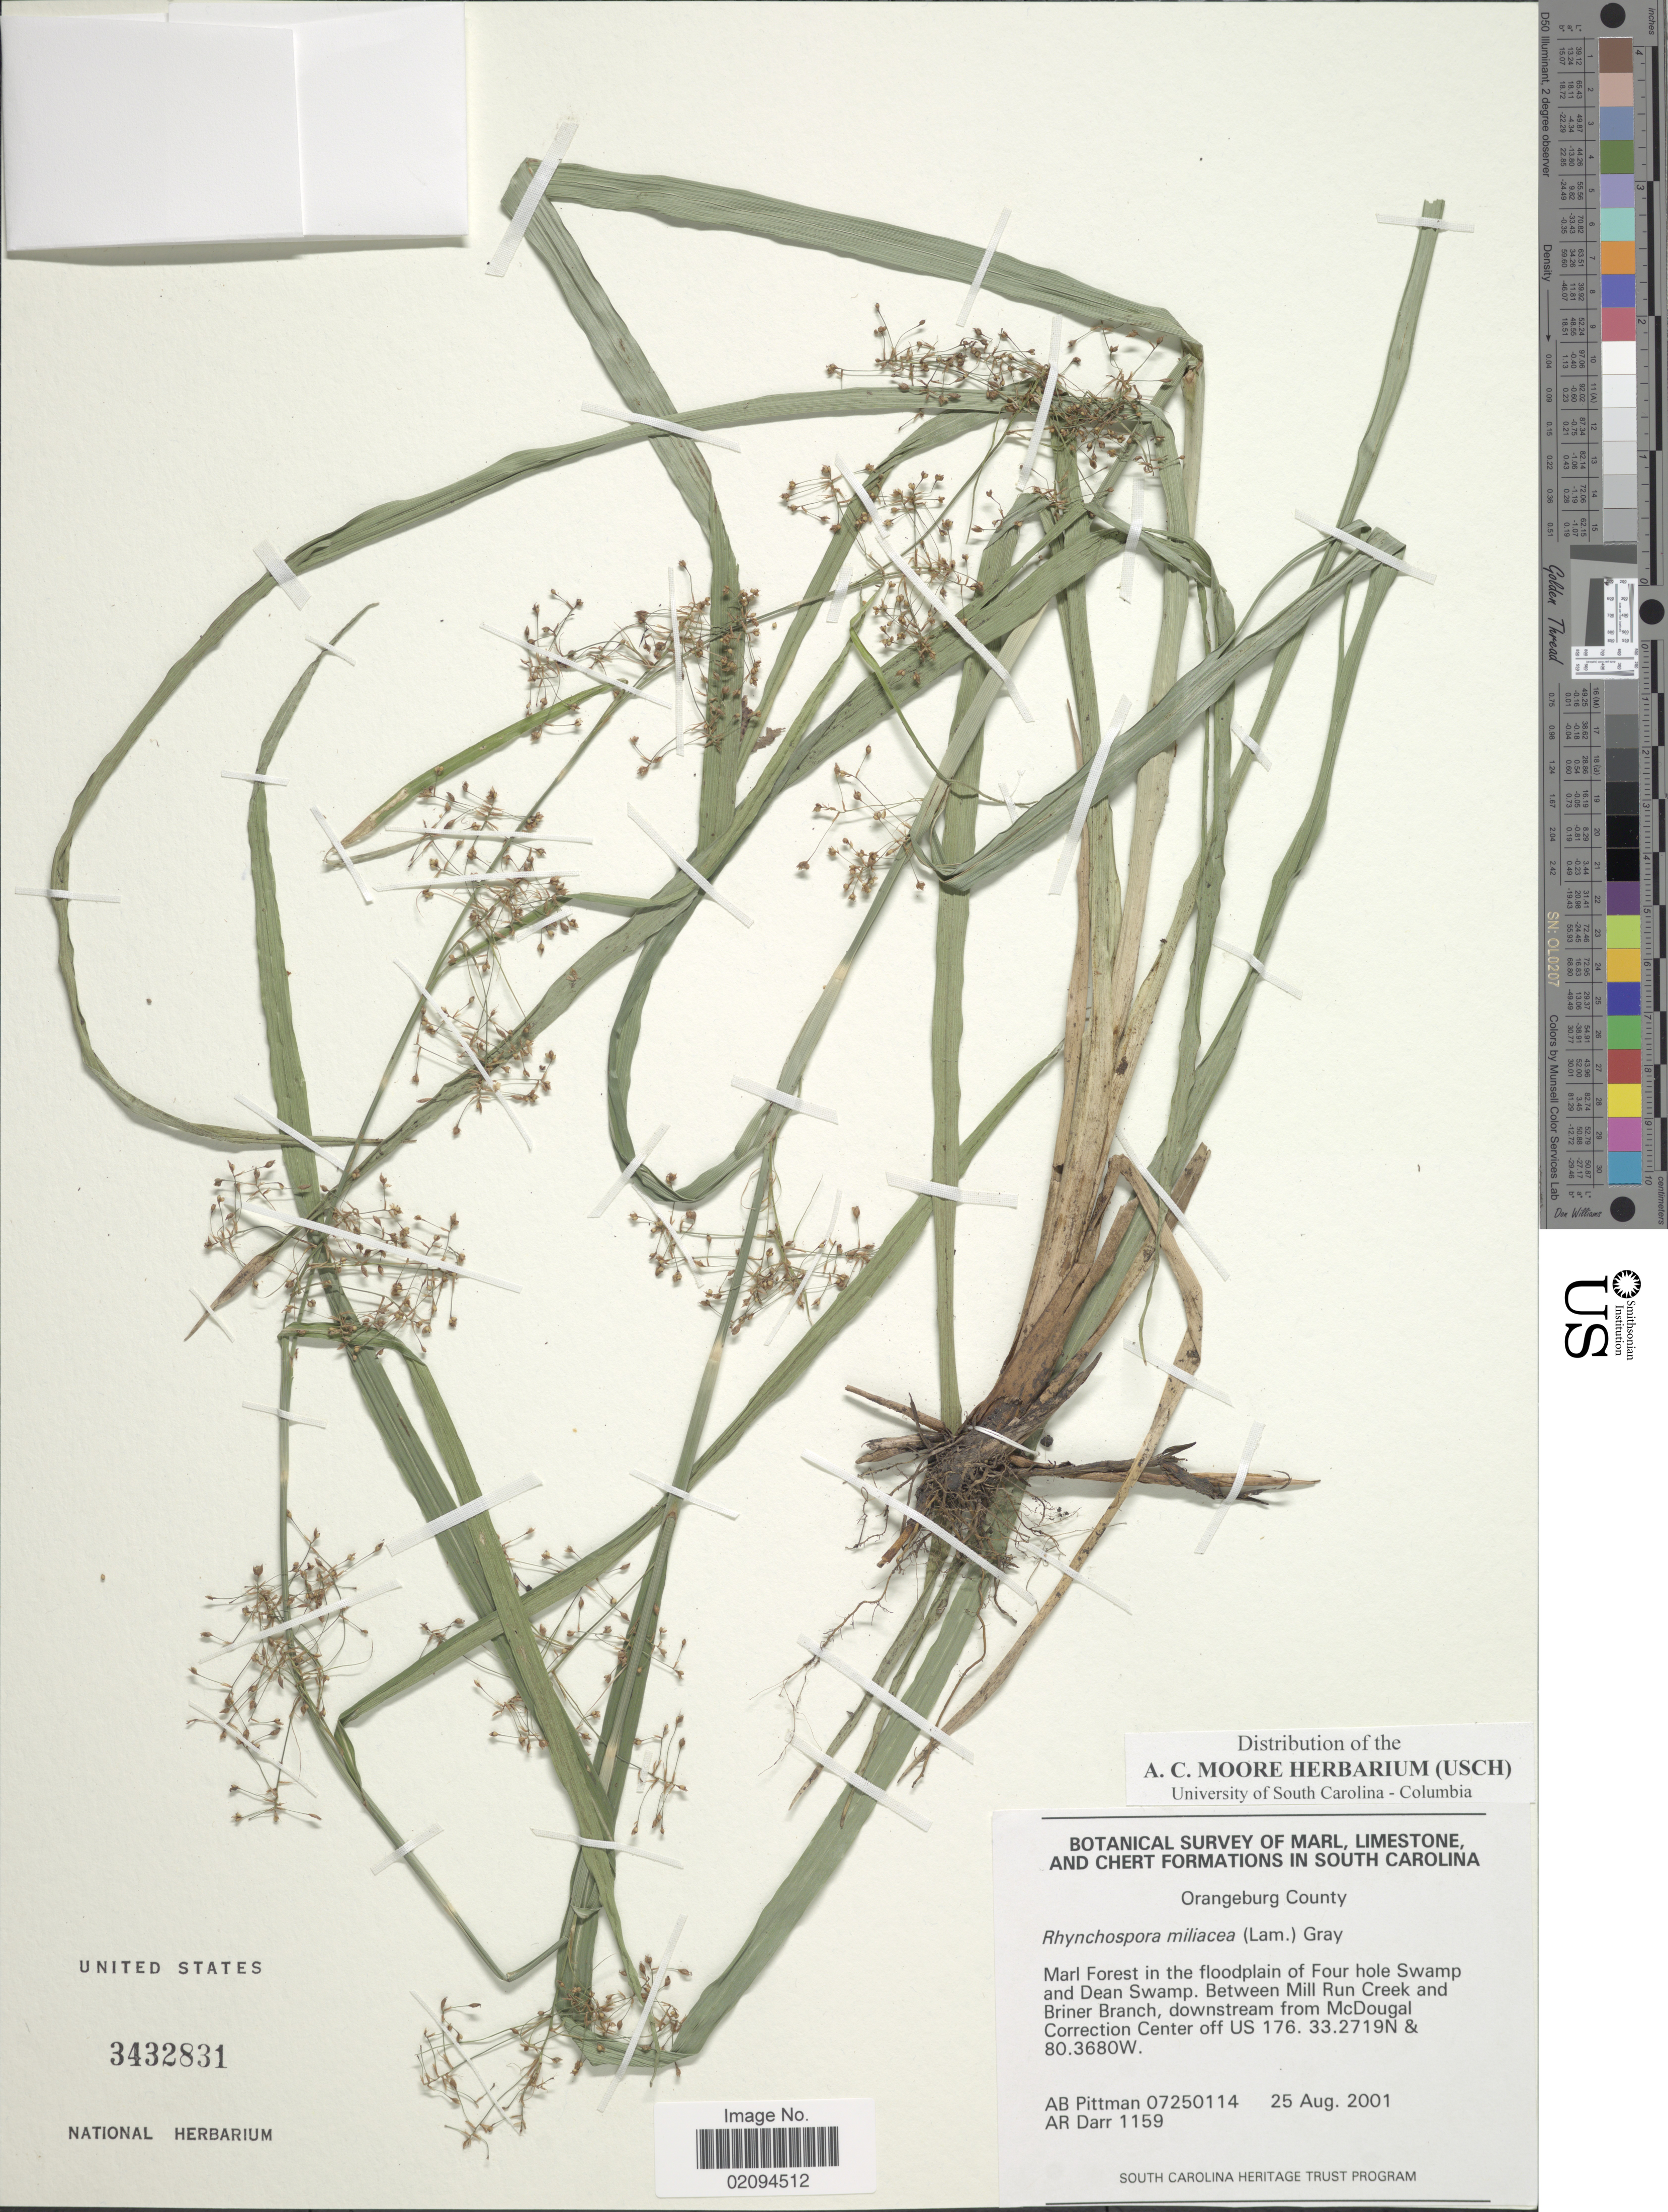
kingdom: Plantae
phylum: Tracheophyta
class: Liliopsida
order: Poales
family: Cyperaceae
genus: Rhynchospora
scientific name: Rhynchospora miliacea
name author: (Lam.) A. Gray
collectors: A. B. Pittman & A. Darr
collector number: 07250114/1159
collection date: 2001-08-25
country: United States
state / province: South Carolina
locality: Marl Forest in the floodplain of Four hole Swamp and Dean Swamp. Between Mill Run Creek and Briner Branch, downstream from McDougal Correction Center off US 176, Orangeburg County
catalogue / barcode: US 3432831